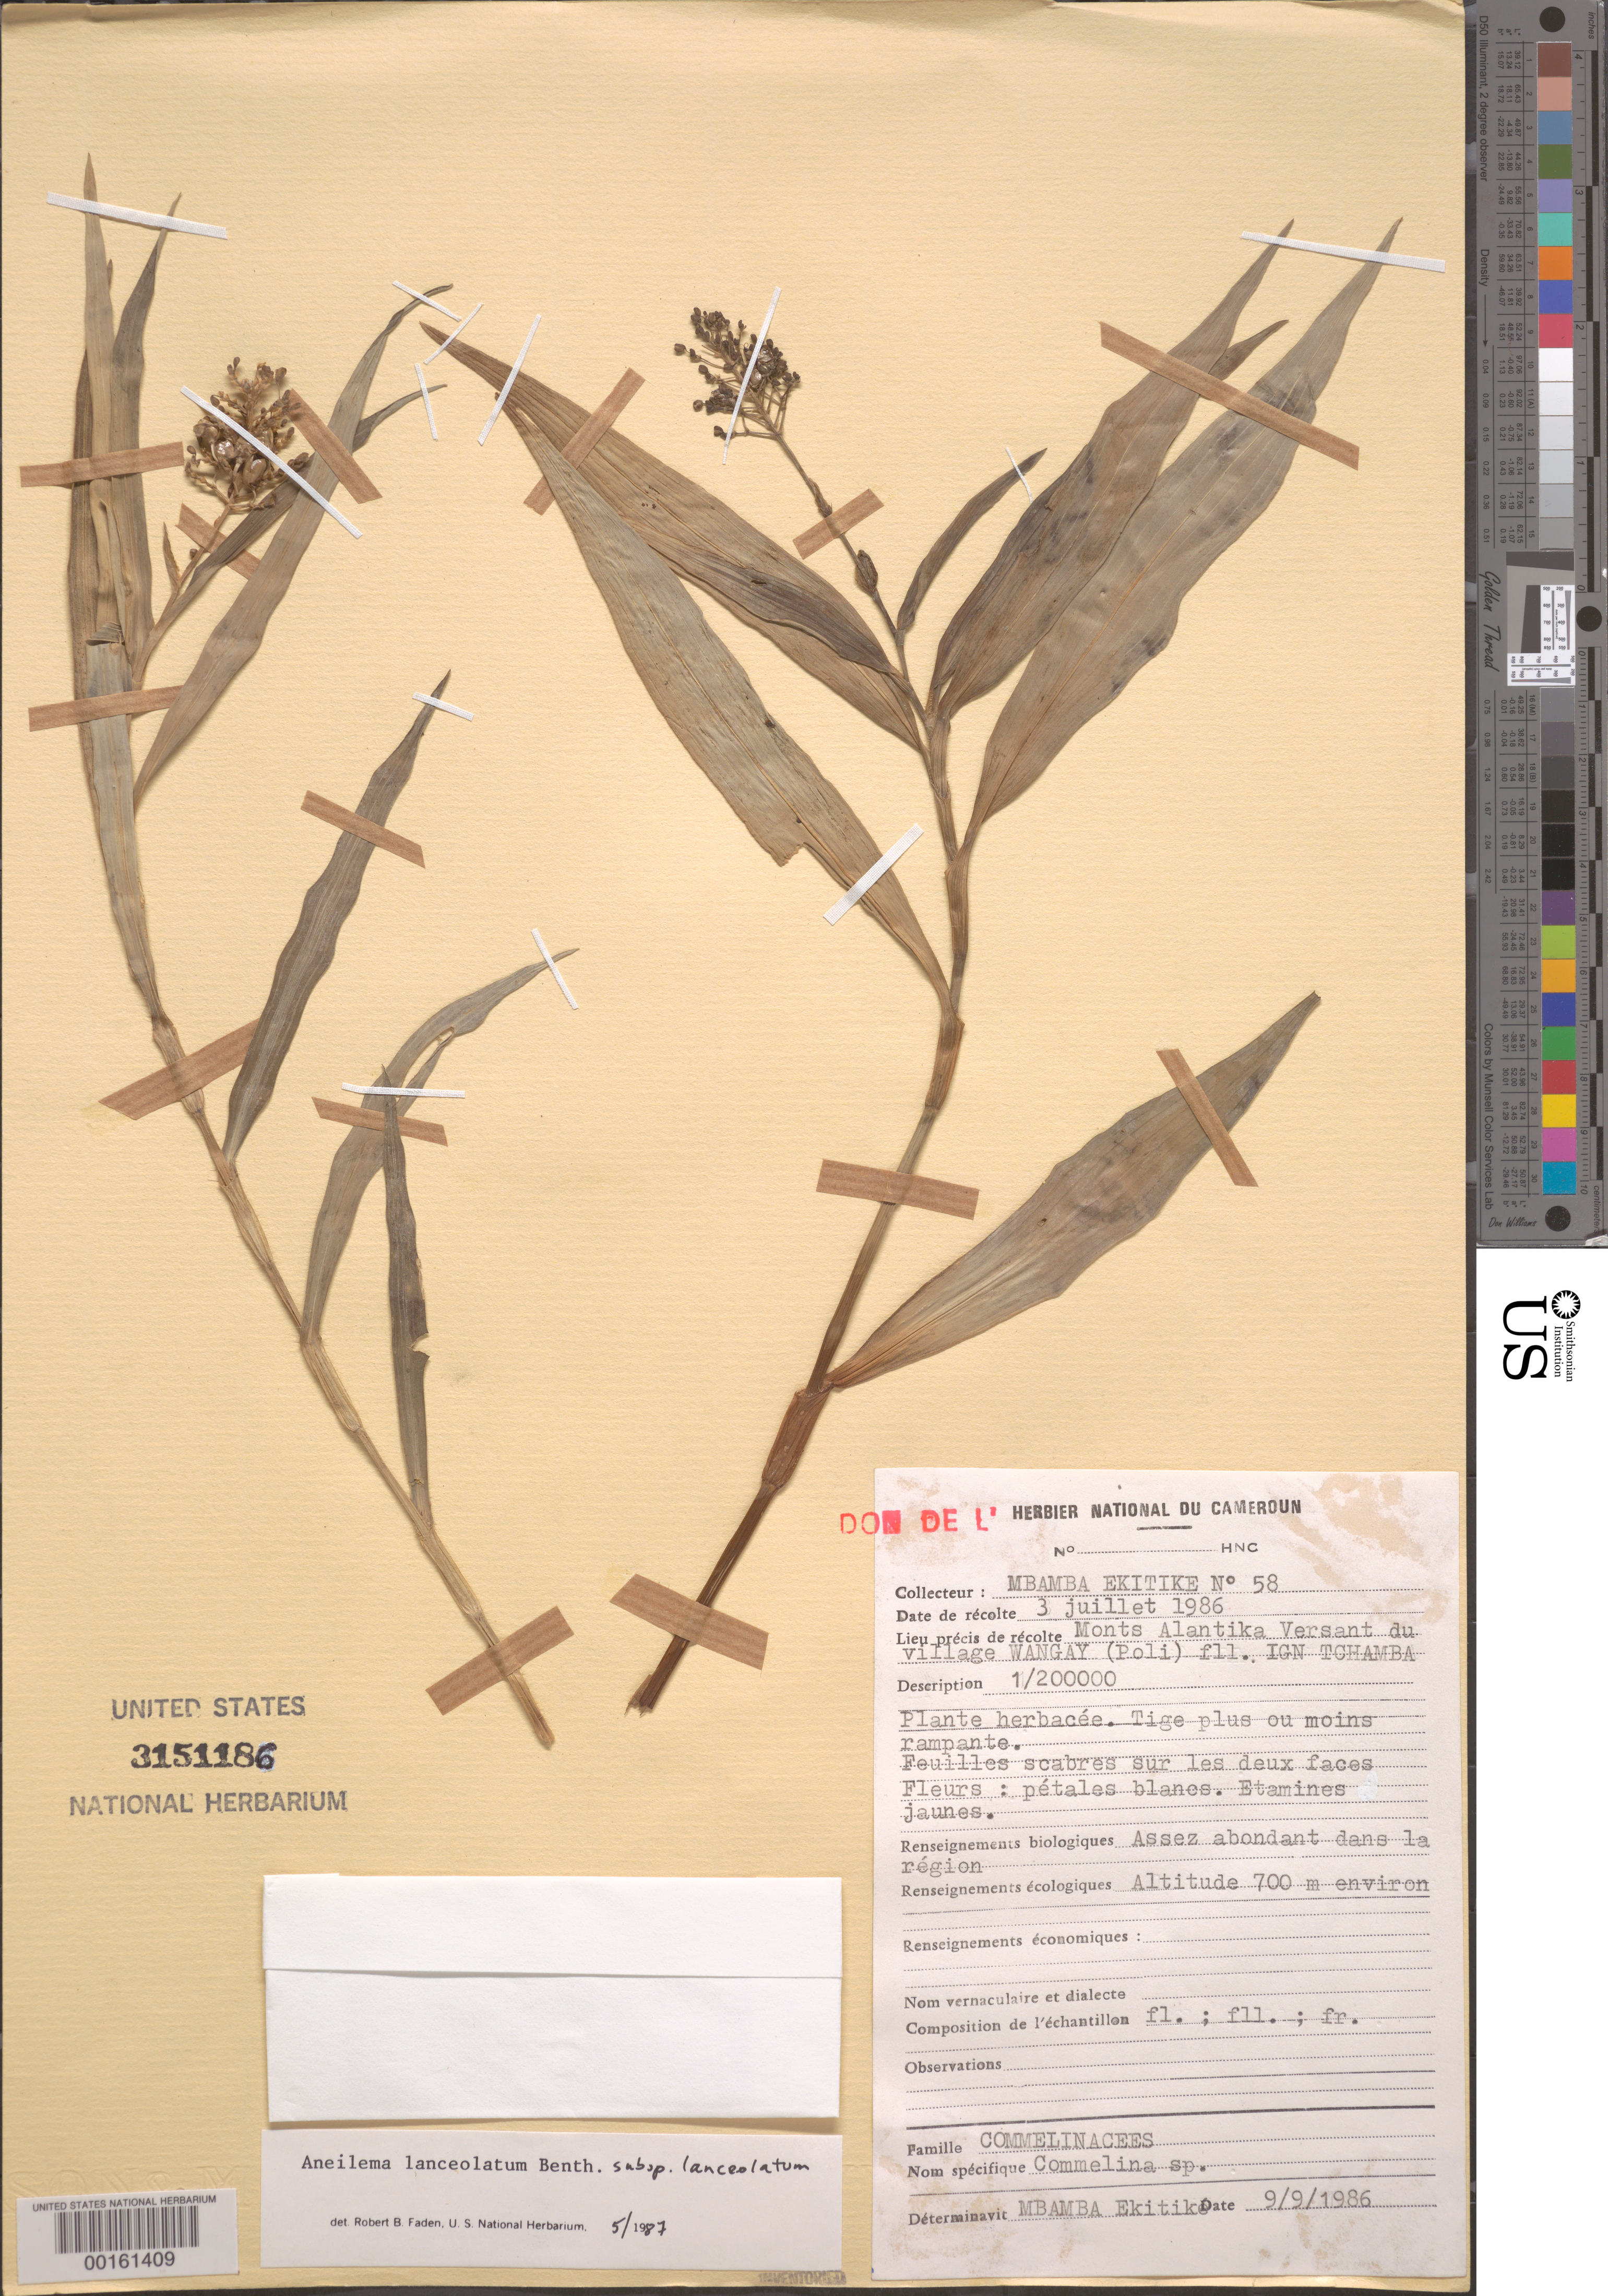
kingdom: Plantae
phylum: Tracheophyta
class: Liliopsida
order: Commelinales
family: Commelinaceae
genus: Aneilema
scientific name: Aneilema lanceolatum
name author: Benth.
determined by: Faden, Robert B., (US), Smithsonian Institution - National Museum of Natural History (UNITED STATES)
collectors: M. Ekitike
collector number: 58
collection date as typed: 03 Jul 1986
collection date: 1986-07-03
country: Cameroon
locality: Monts alantika versant of village wangay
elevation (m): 700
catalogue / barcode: US 3151186